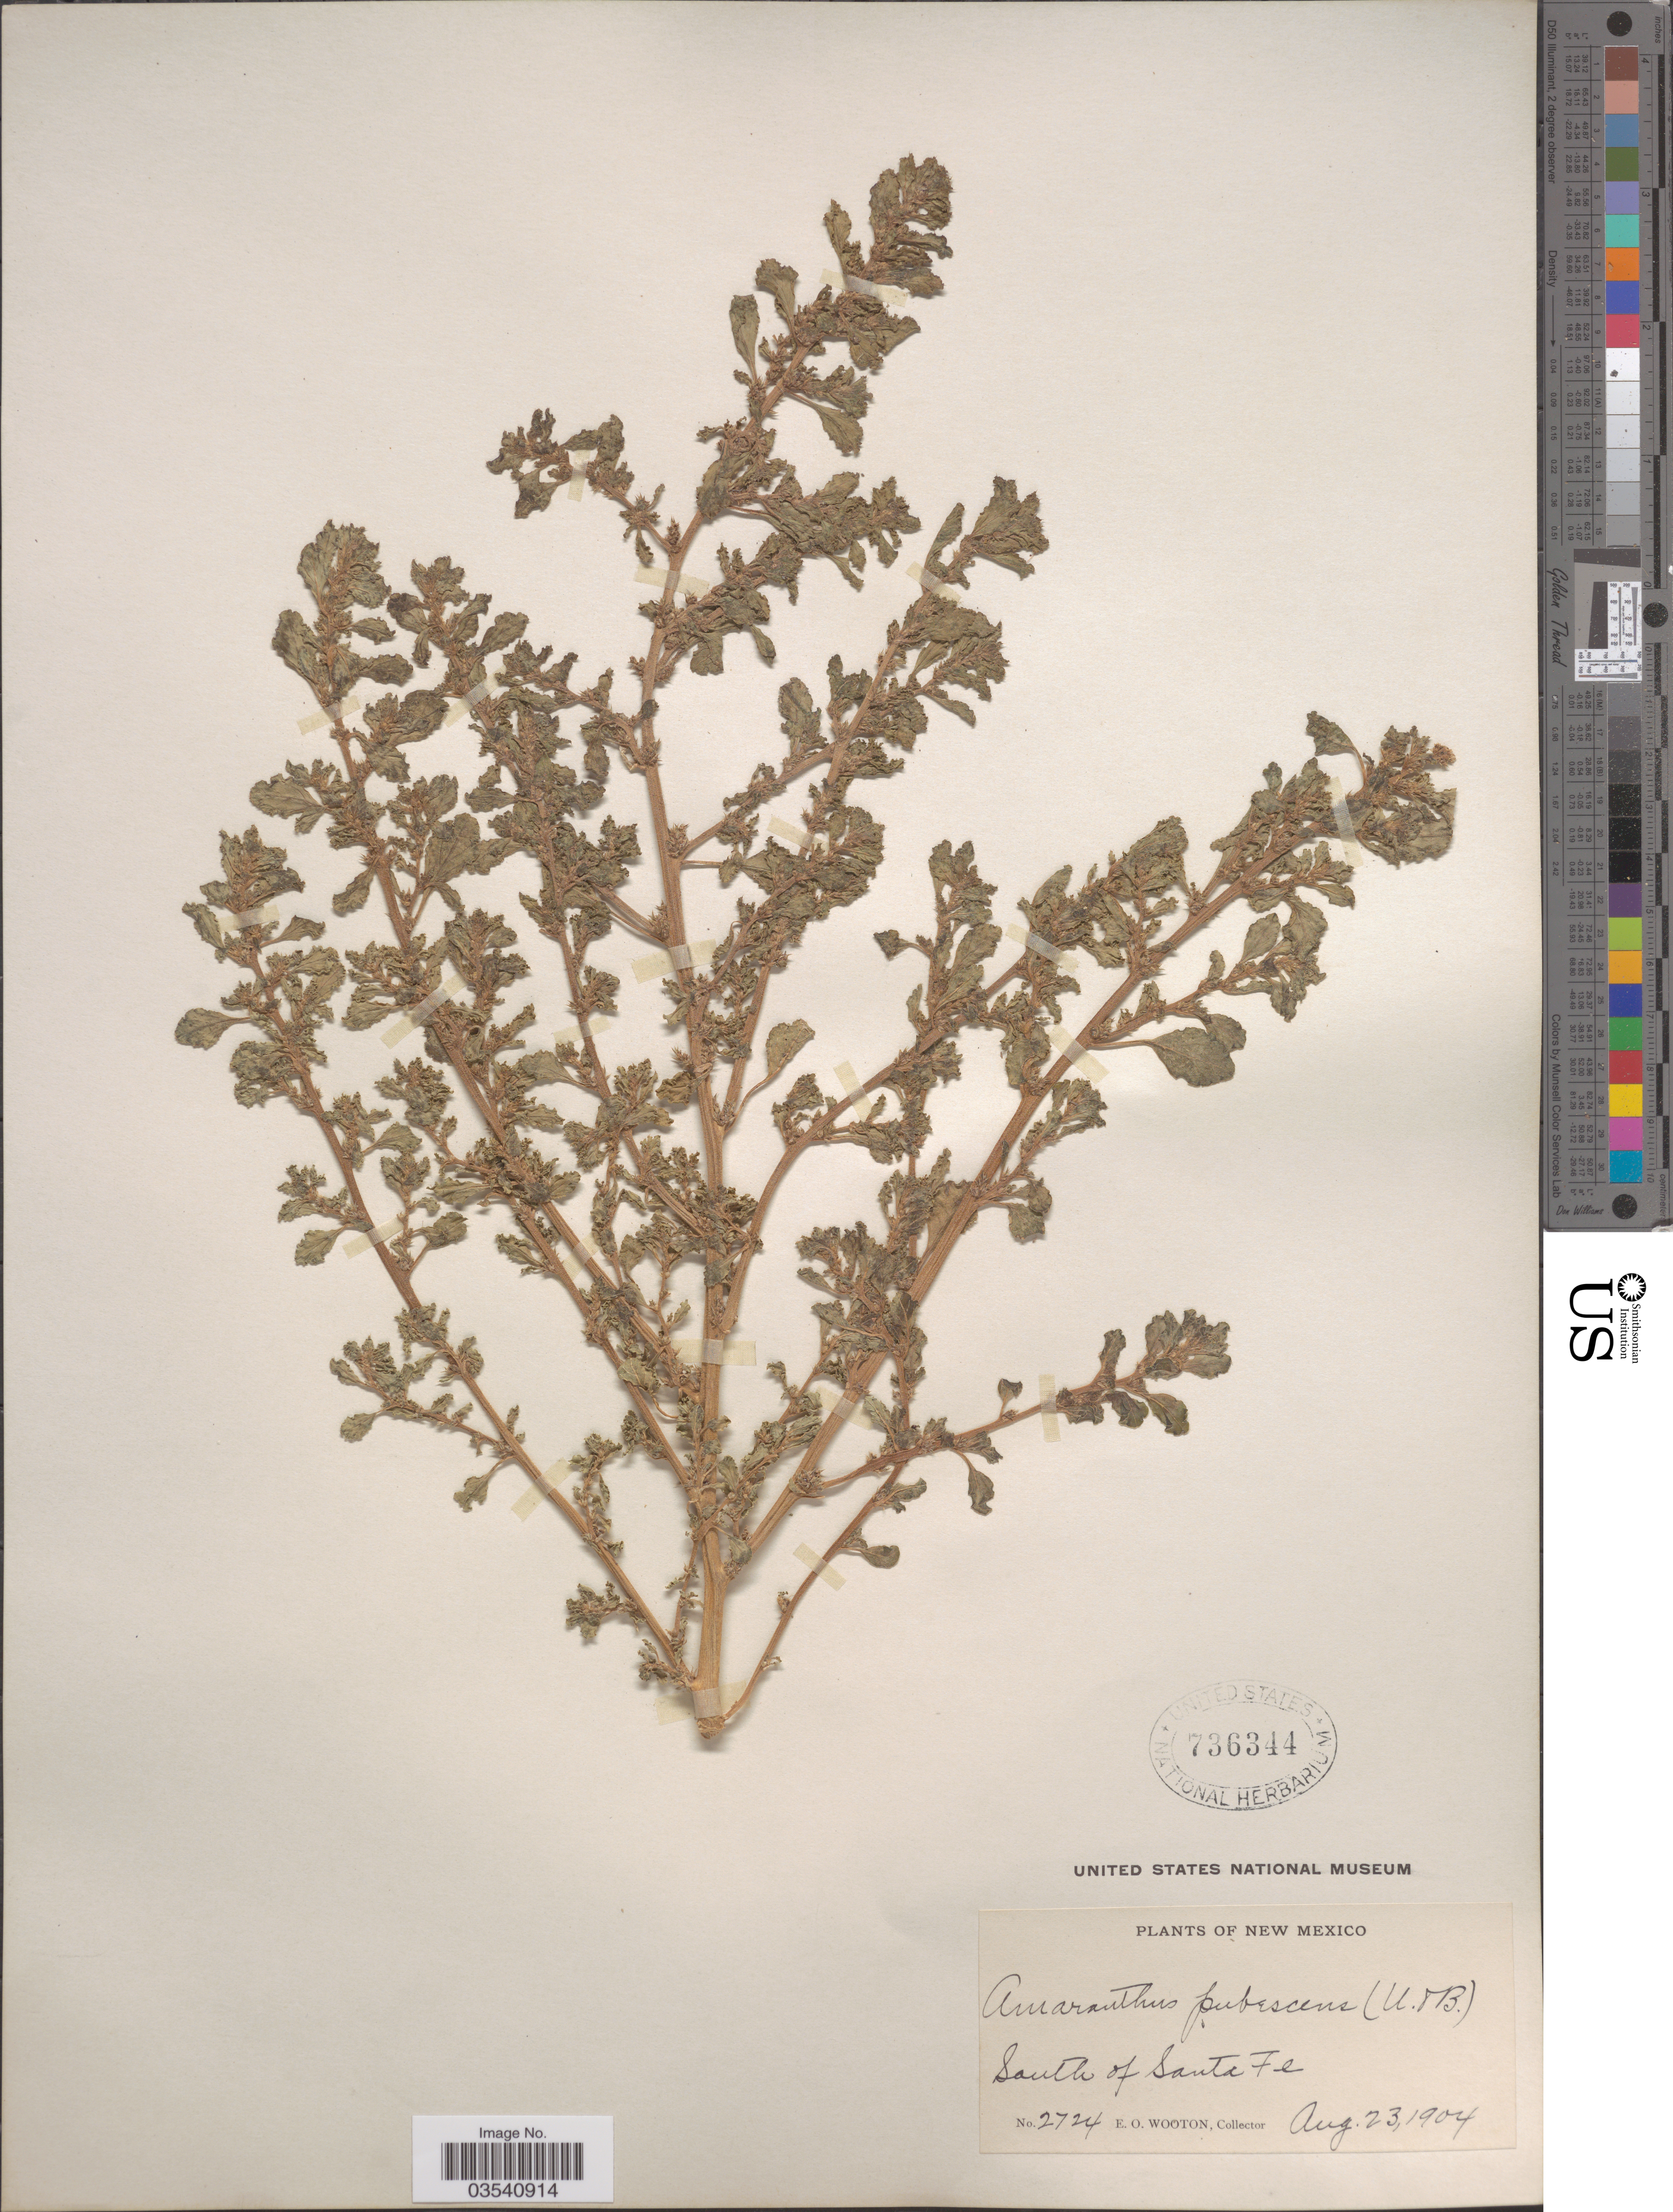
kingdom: Plantae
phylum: Tracheophyta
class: Magnoliopsida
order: Caryophyllales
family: Amaranthaceae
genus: Amaranthus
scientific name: Amaranthus pubescens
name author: (E. B. Uline & W. L. Bray) Rydb.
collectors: E. O. Wooton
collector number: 2724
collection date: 1904-08-23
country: United States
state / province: New Mexico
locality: South of Santa Fe.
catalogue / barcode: US 736344